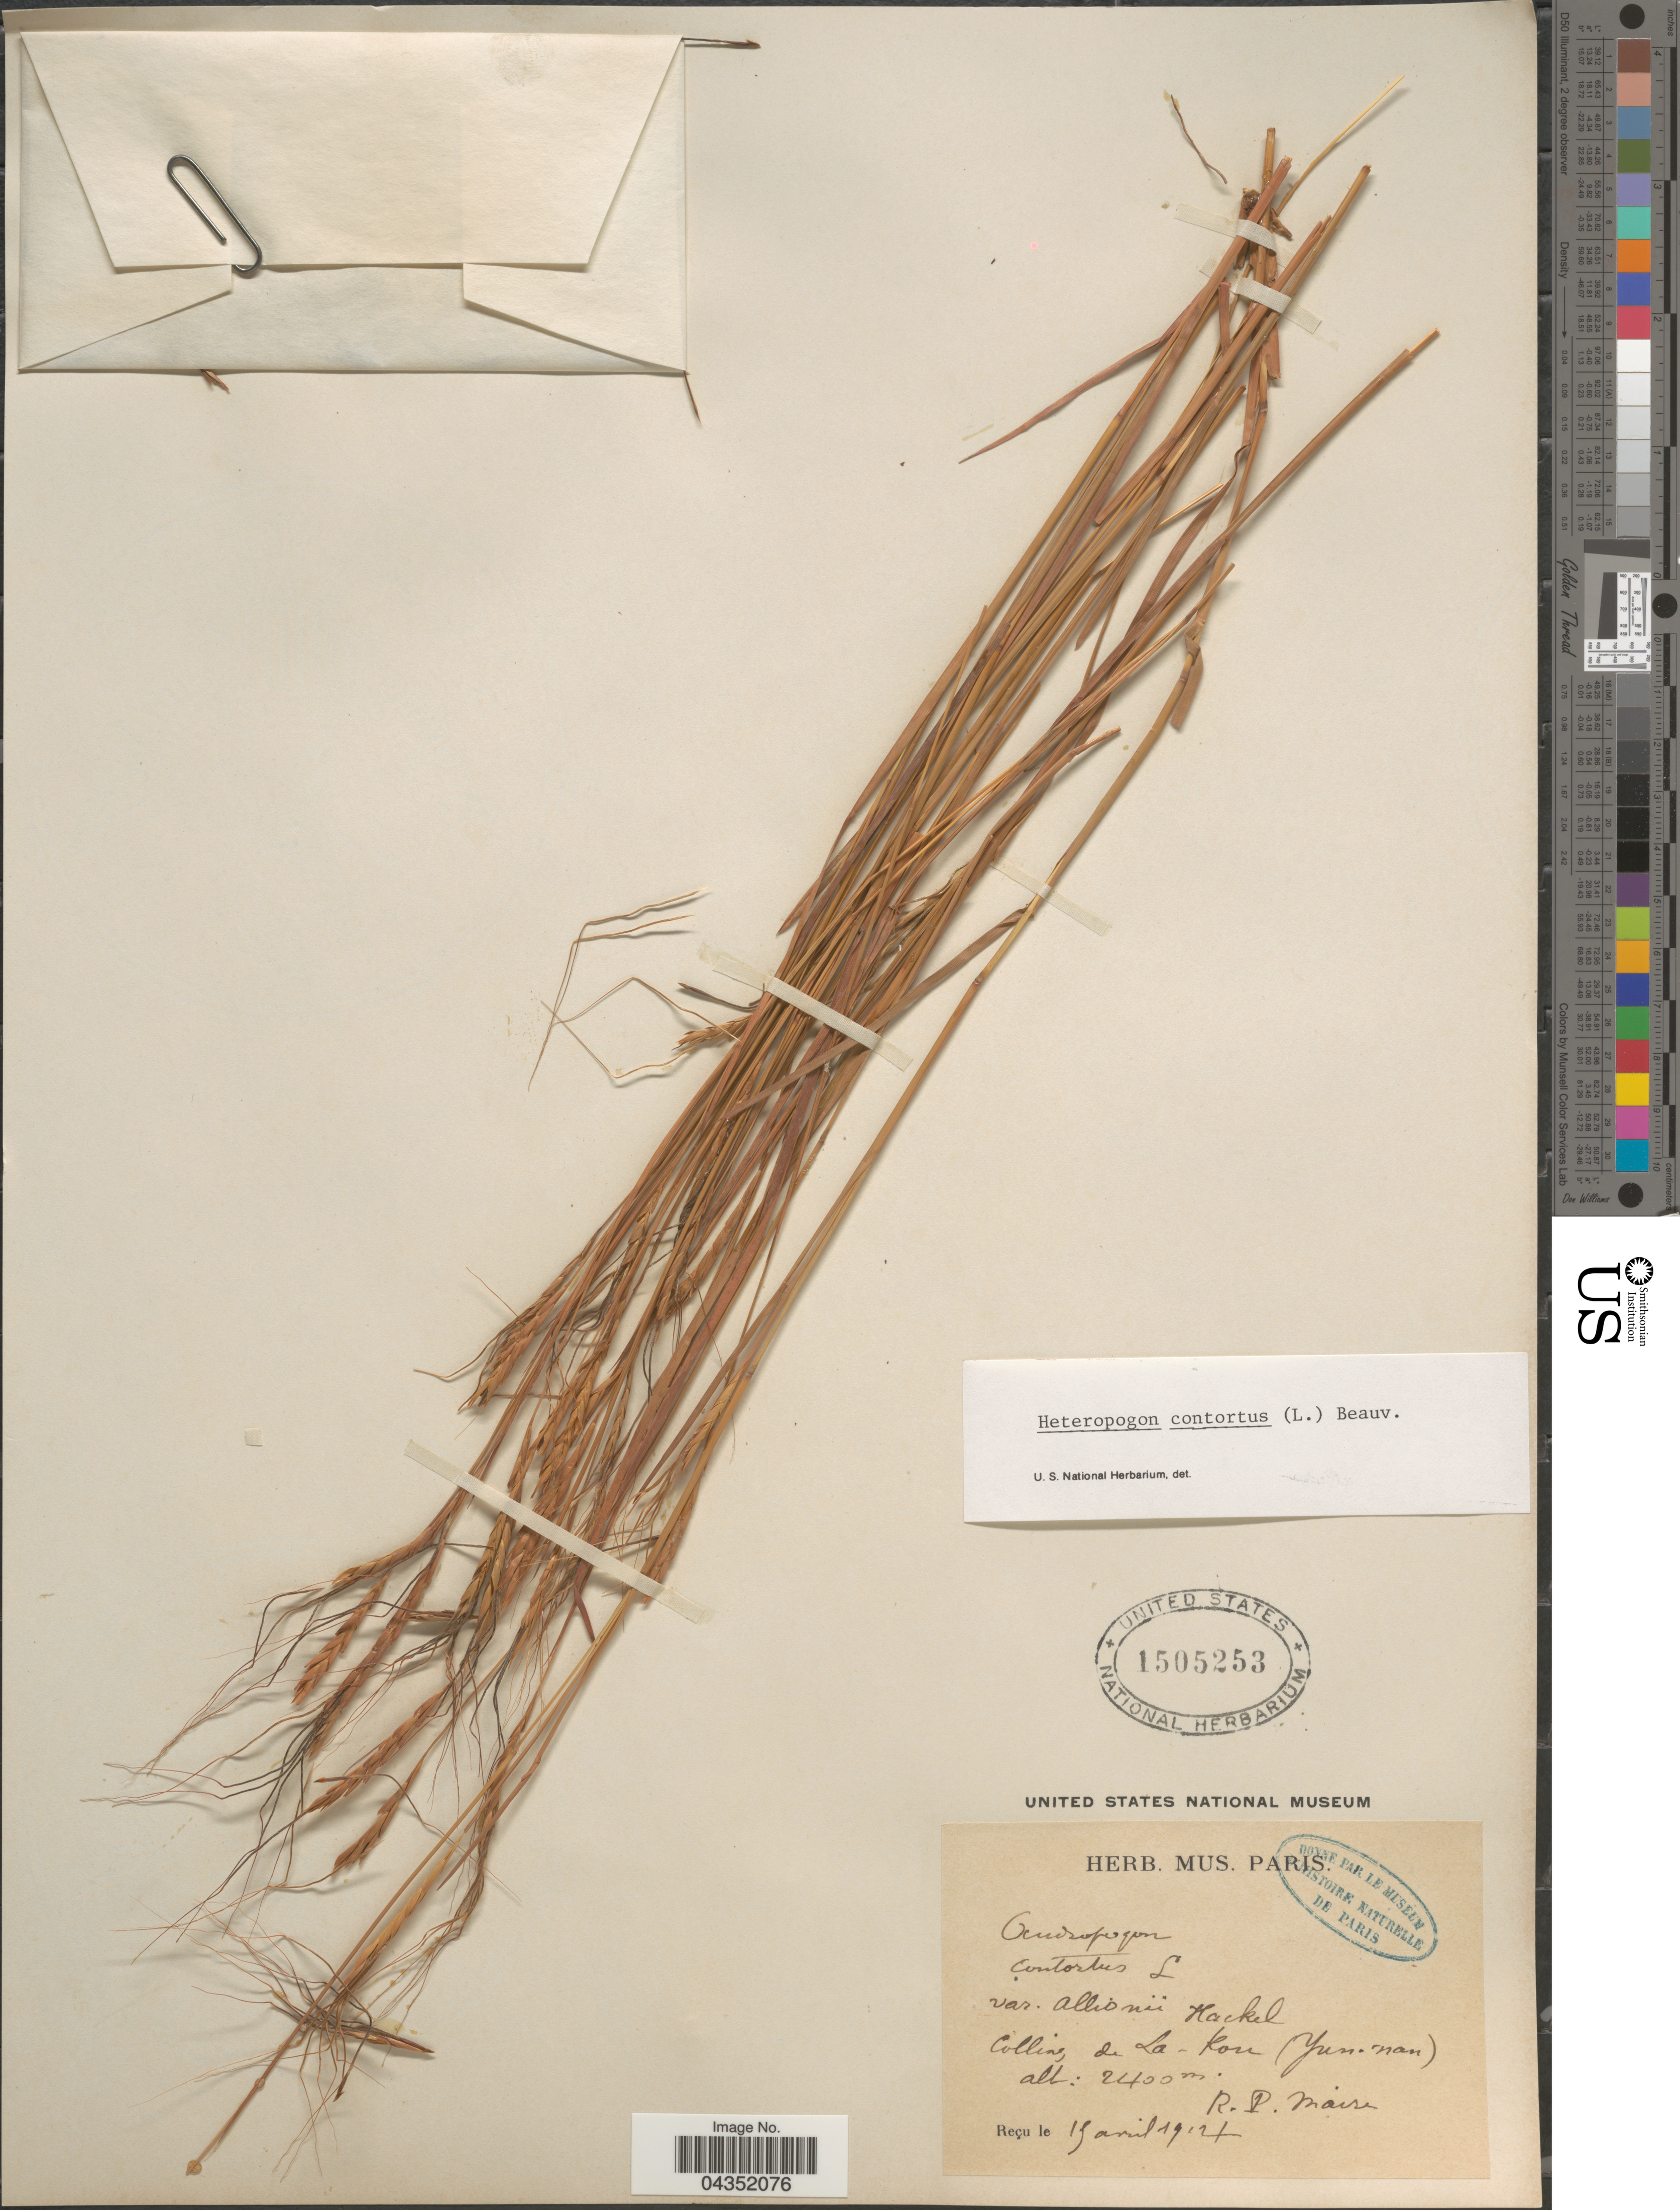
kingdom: Plantae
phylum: Tracheophyta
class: Liliopsida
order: Poales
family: Poaceae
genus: Heteropogon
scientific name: Heteropogon contortus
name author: (L.) P. Beauv. ex Roem. & Schult.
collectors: R.-P. Maire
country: China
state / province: Yunnan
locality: Colline, de La-Kou (Yun-nan).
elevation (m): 2400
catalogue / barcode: US 1505253